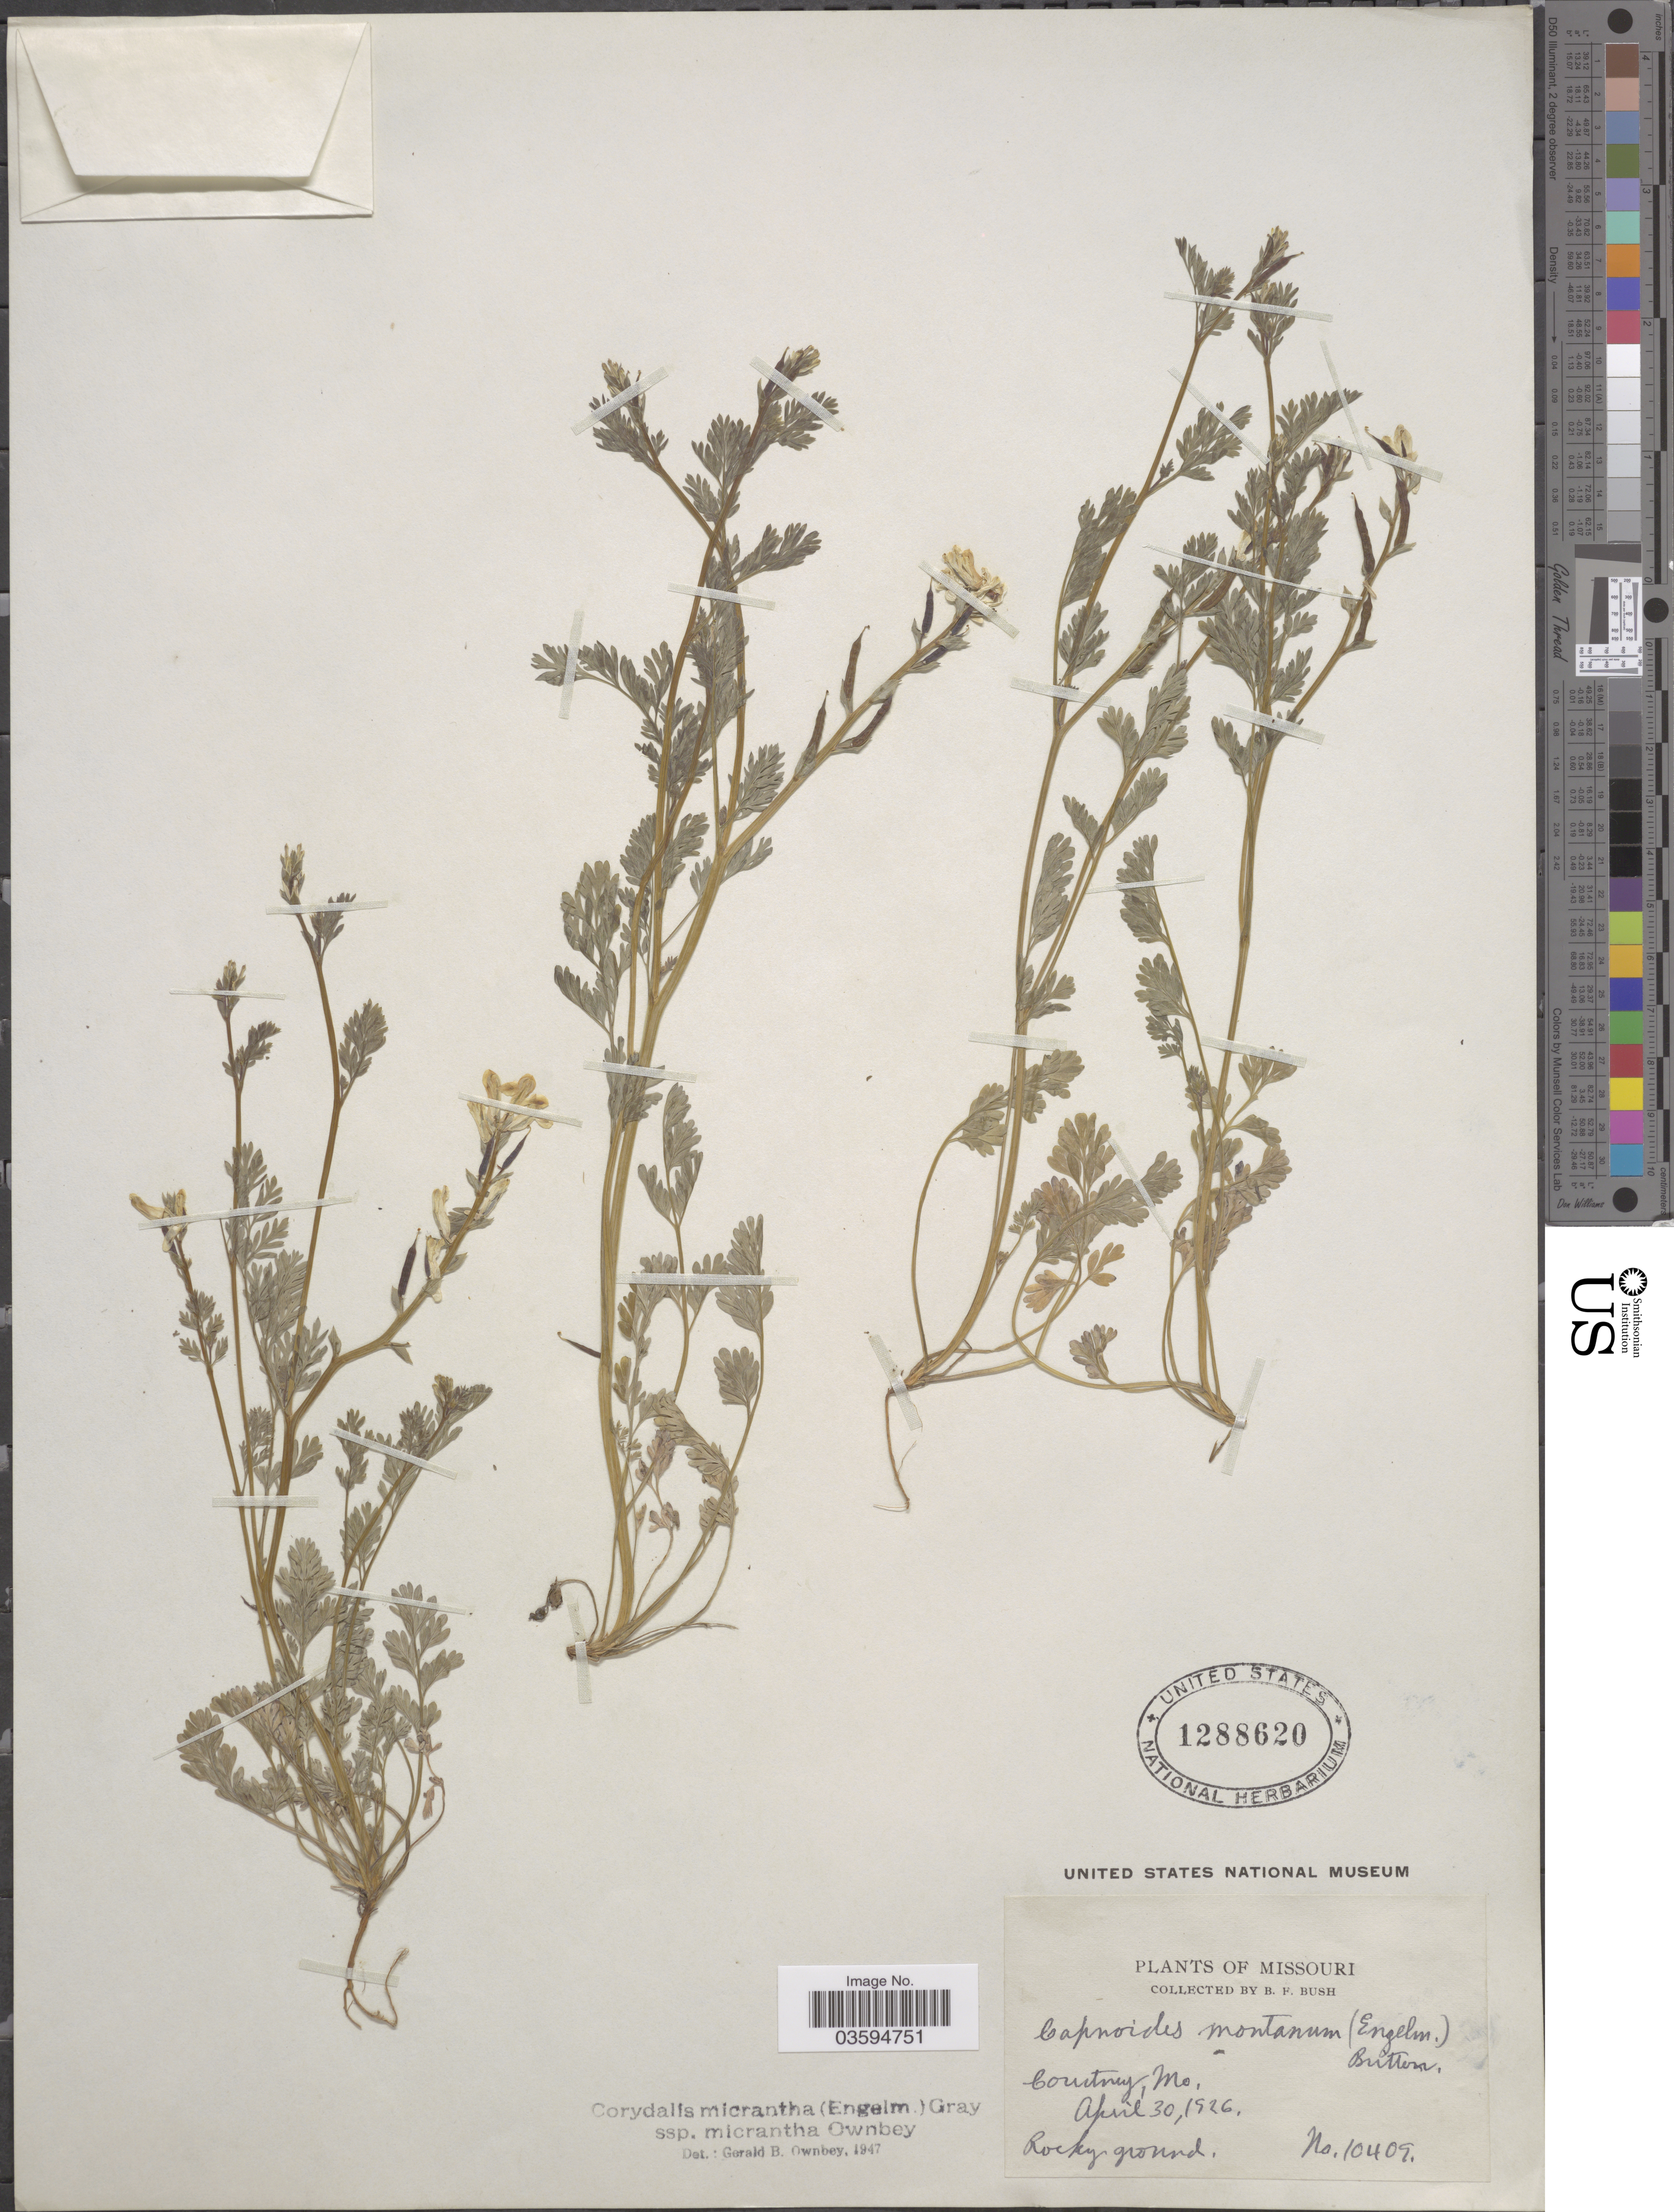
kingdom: Plantae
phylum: Tracheophyta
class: Magnoliopsida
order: Ranunculales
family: Papaveraceae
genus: Corydalis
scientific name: Corydalis micrantha subsp. micrantha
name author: (Engelm. & A. Gray) A. Gray & J.M. Coult.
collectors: B. F. Bush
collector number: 10409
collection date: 1926-04-30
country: United States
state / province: Missouri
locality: Courtney, Rocky ground.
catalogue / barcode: US 1288620